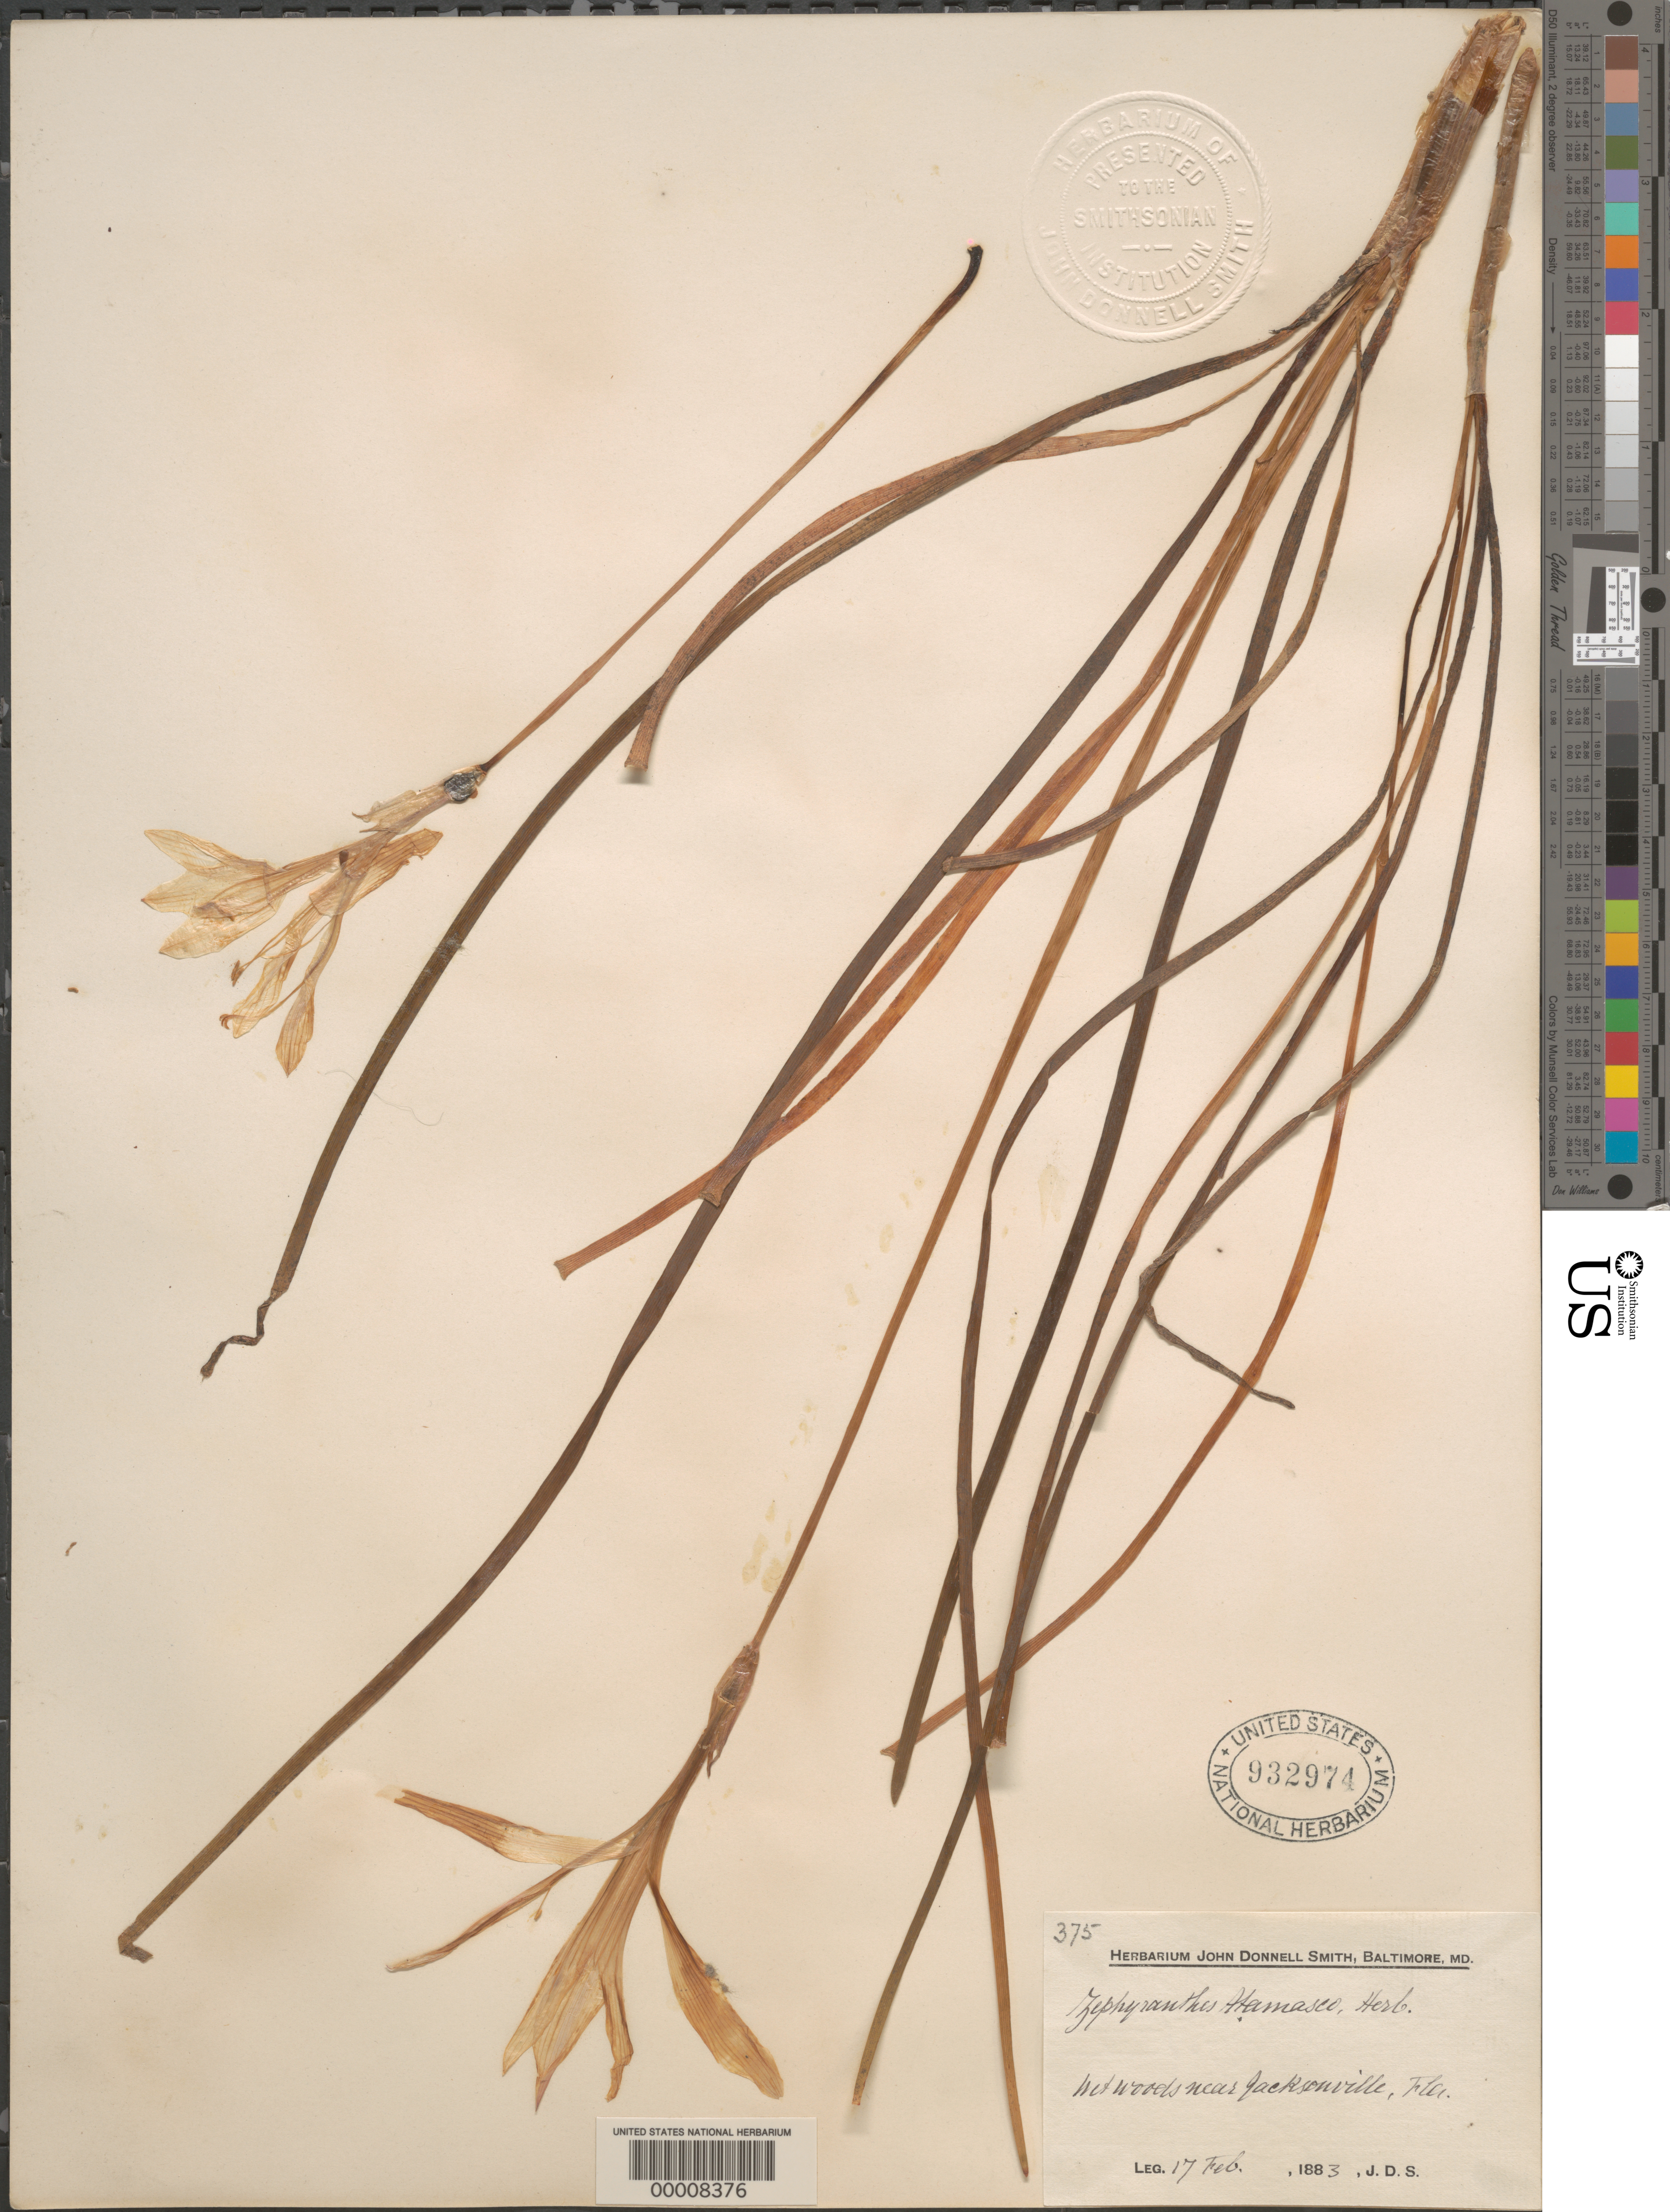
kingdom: Plantae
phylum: Tracheophyta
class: Liliopsida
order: Asparagales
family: Amaryllidaceae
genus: Zephyranthes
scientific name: Zephyranthes atamasco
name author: (L.) Herb.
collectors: J. Donnell Smith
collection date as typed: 17 Feb 1883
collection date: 1883-02-17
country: United States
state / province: Florida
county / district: Duval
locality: Near jacksonville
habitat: Wet woods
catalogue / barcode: US 932974